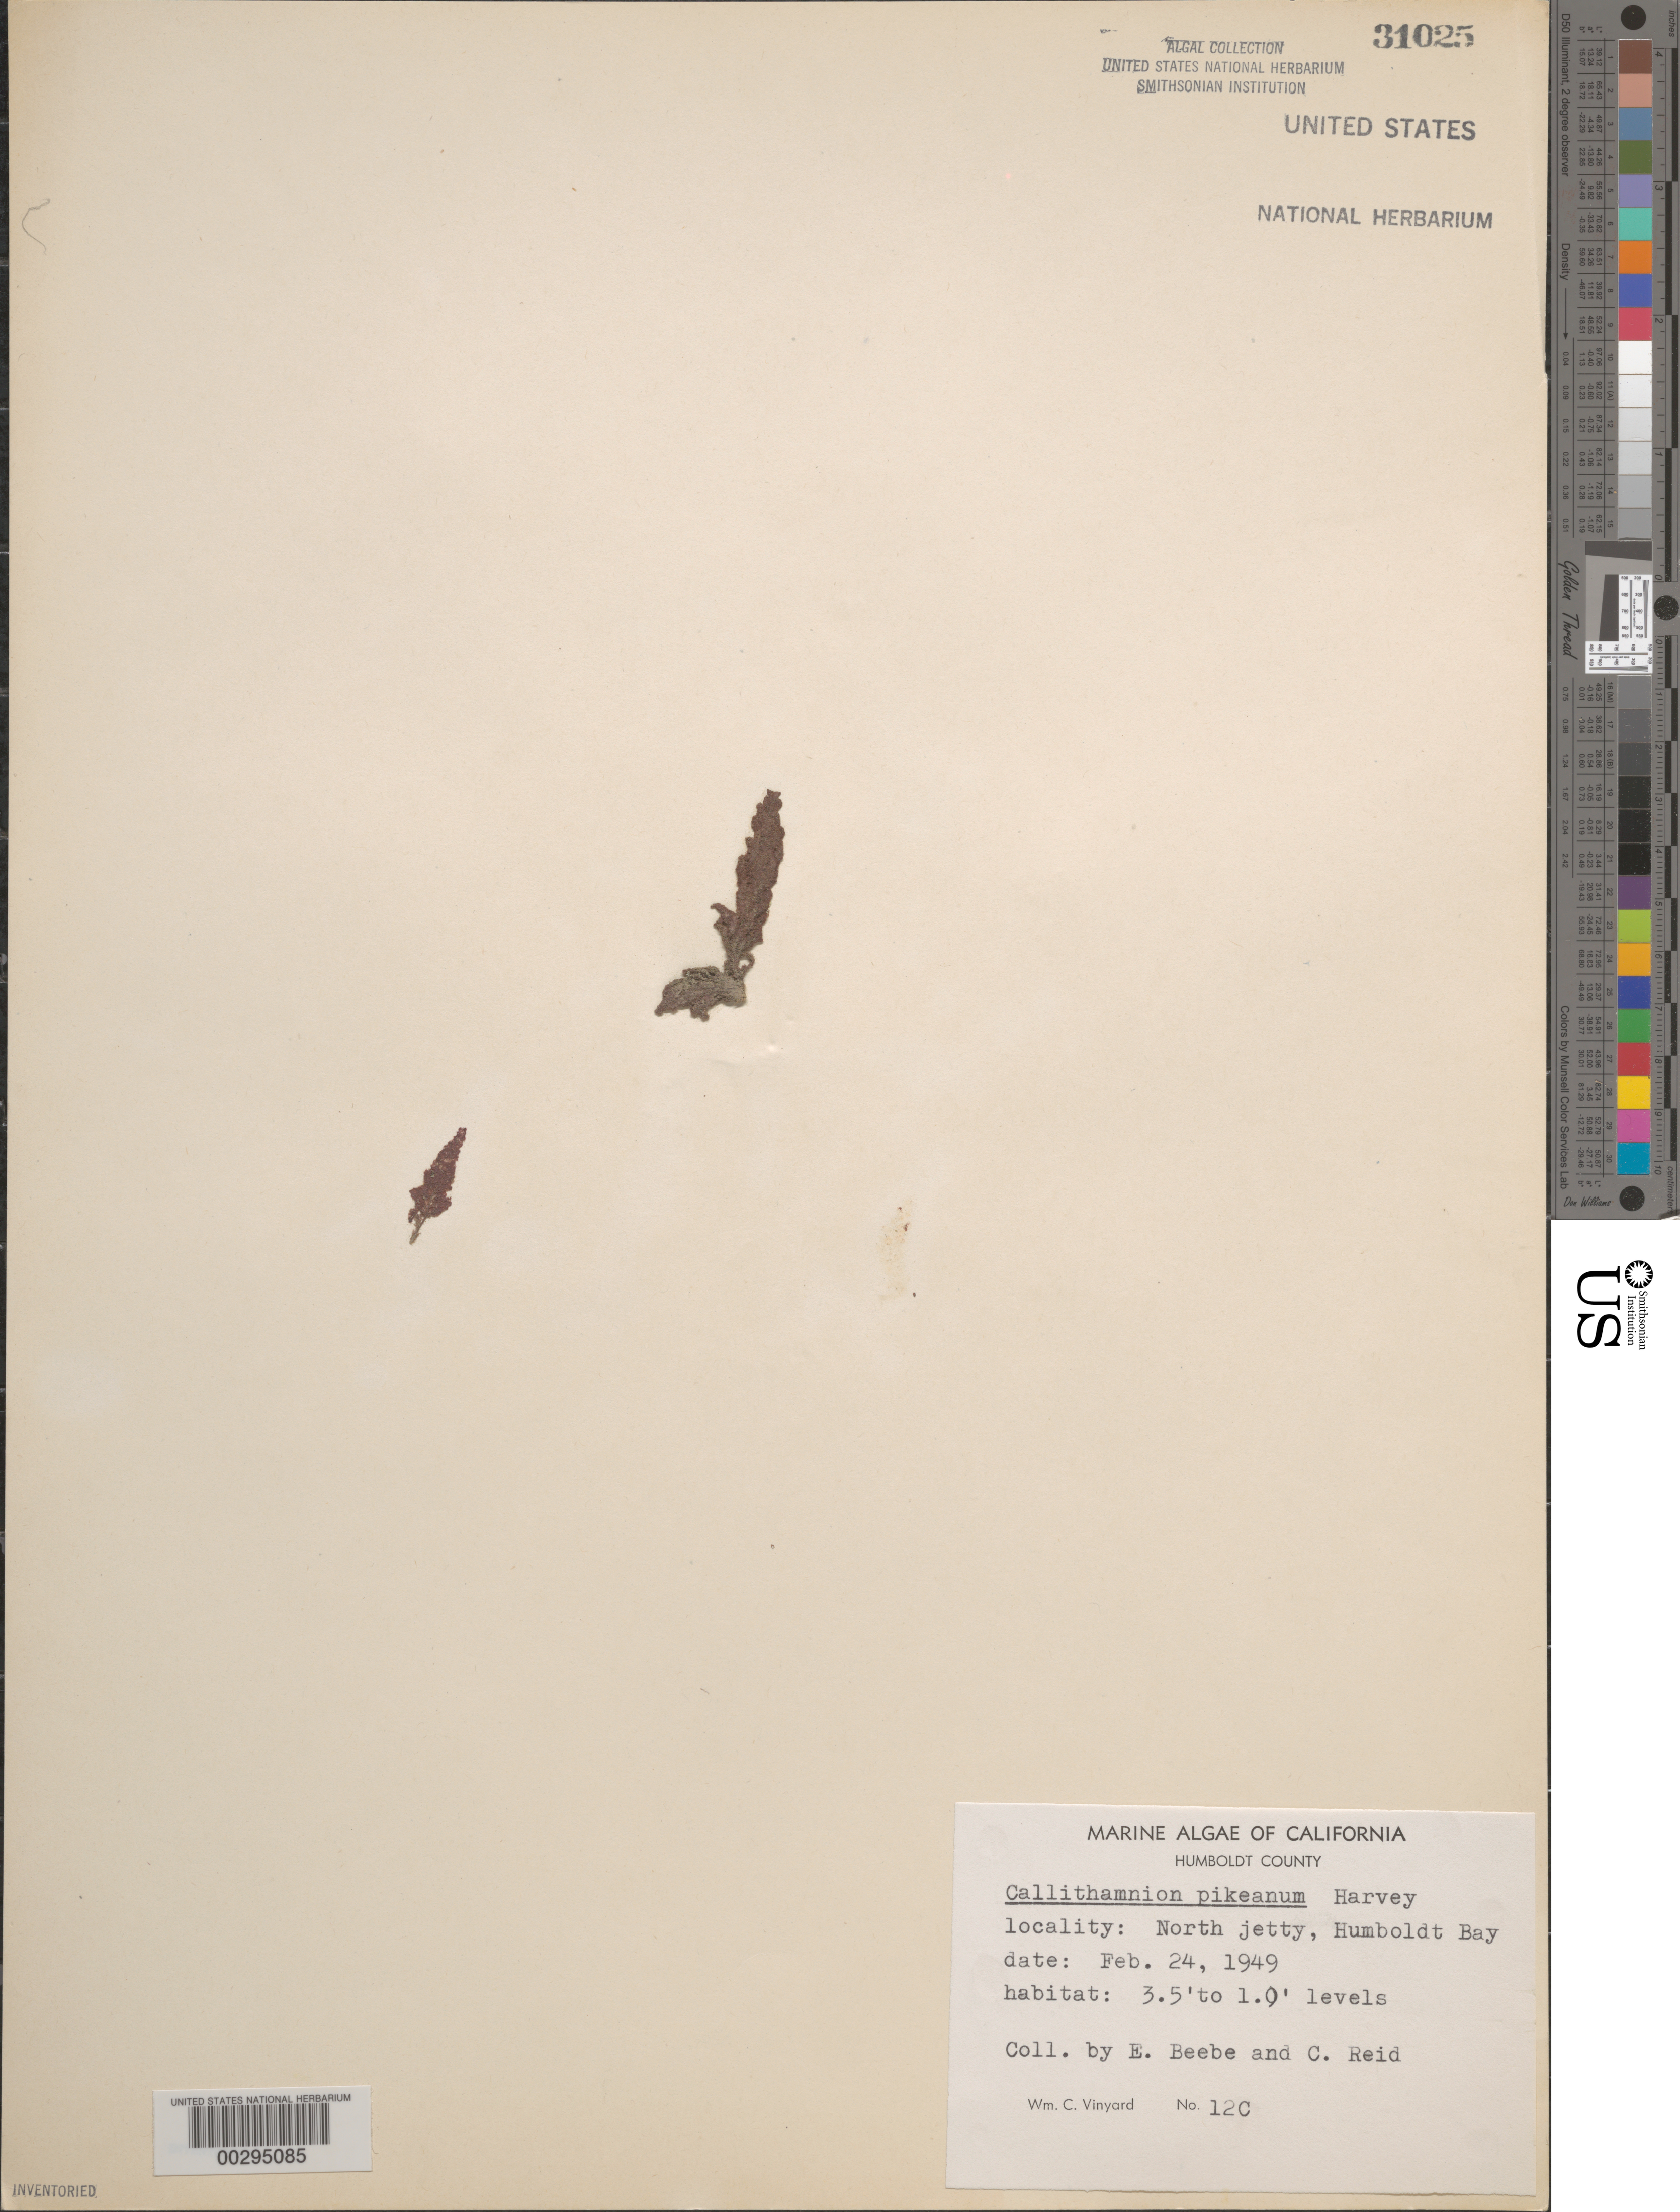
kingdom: Plantae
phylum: Rhodophyta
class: Florideophyceae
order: Ceramiales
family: Callithamniaceae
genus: Callithamnion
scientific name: Callithamnion pikeanum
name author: Harv.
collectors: E. Beebe & C. Reid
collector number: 12c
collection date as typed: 24 Feb 1949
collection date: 1949-02-24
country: United States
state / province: California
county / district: Humboldt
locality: Humboldt Bay, North Jetty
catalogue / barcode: US 31025